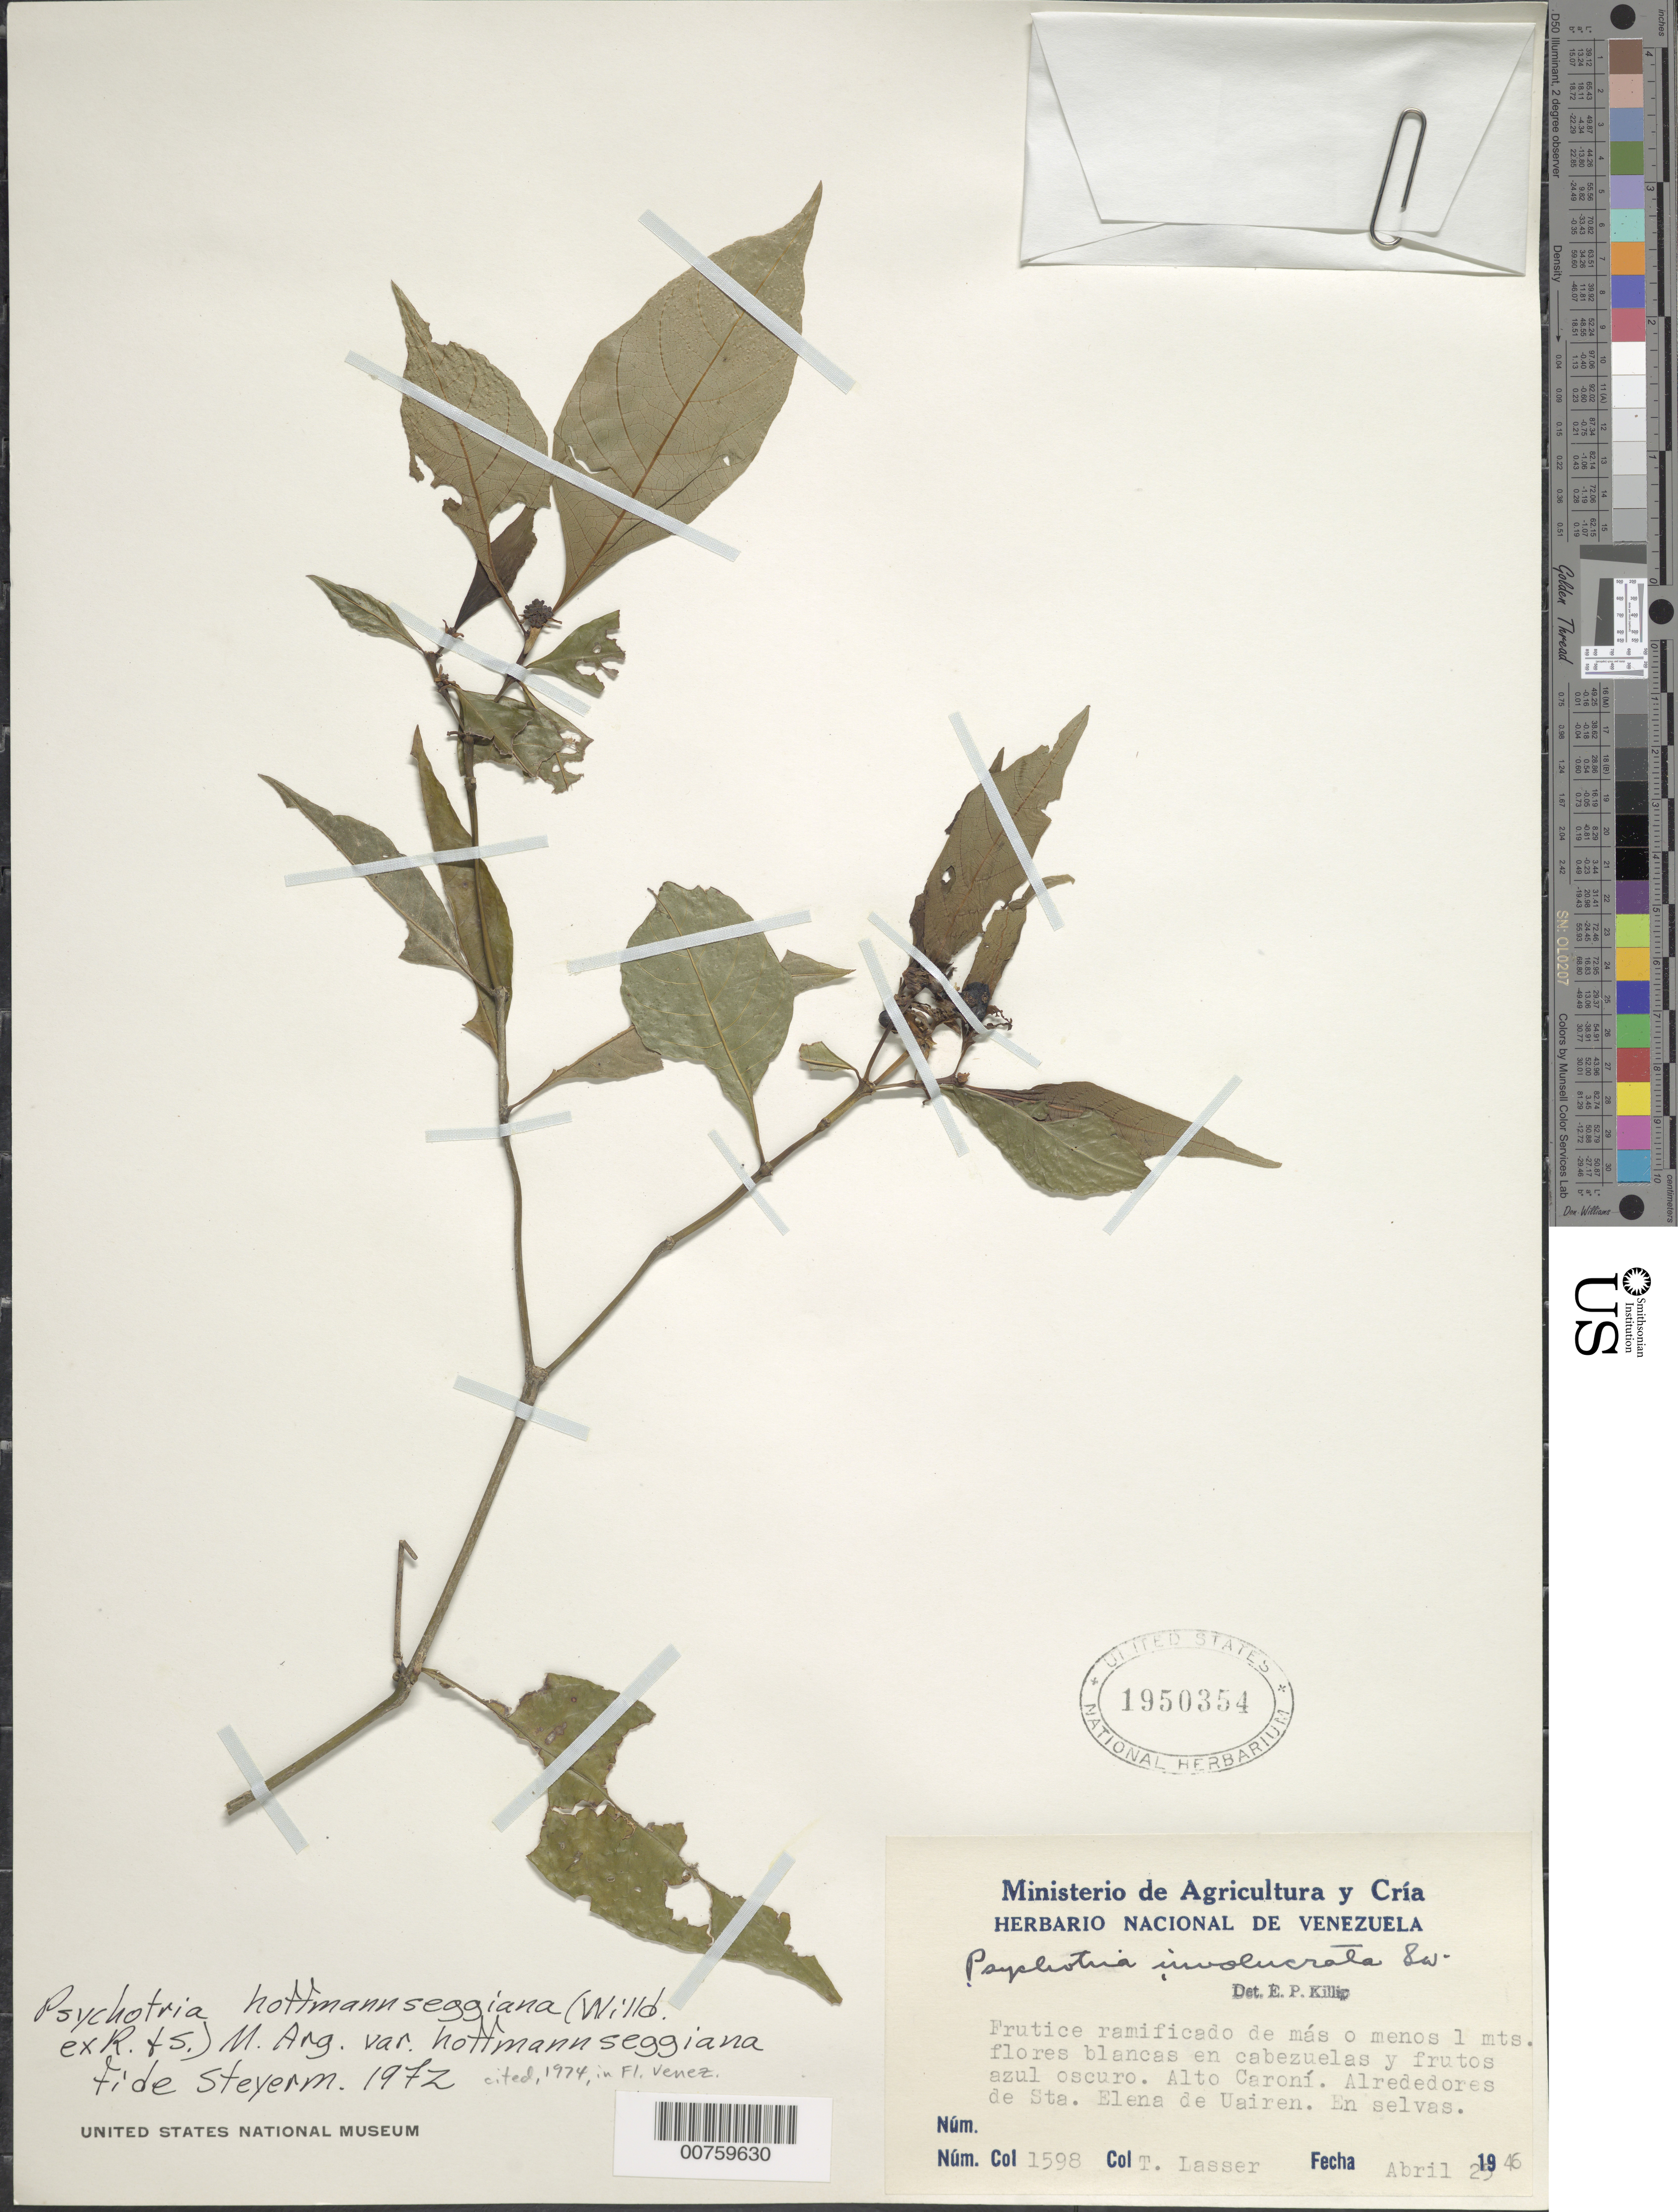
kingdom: Plantae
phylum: Tracheophyta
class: Magnoliopsida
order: Gentianales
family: Rubiaceae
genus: Psychotria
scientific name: Psychotria hoffmannseggiana var. hoffmanneseggiana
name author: (Willd. ex Roem. & Schult.) Müll. Arg.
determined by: Steyermark, Julian A., (VEN)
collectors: T. Lasser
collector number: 1598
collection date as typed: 25-Apr-46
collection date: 1946-04-25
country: Venezuela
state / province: Bolívar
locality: Sta. Elena de Uairén, Alto Caroní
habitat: Forest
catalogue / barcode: US 1950354